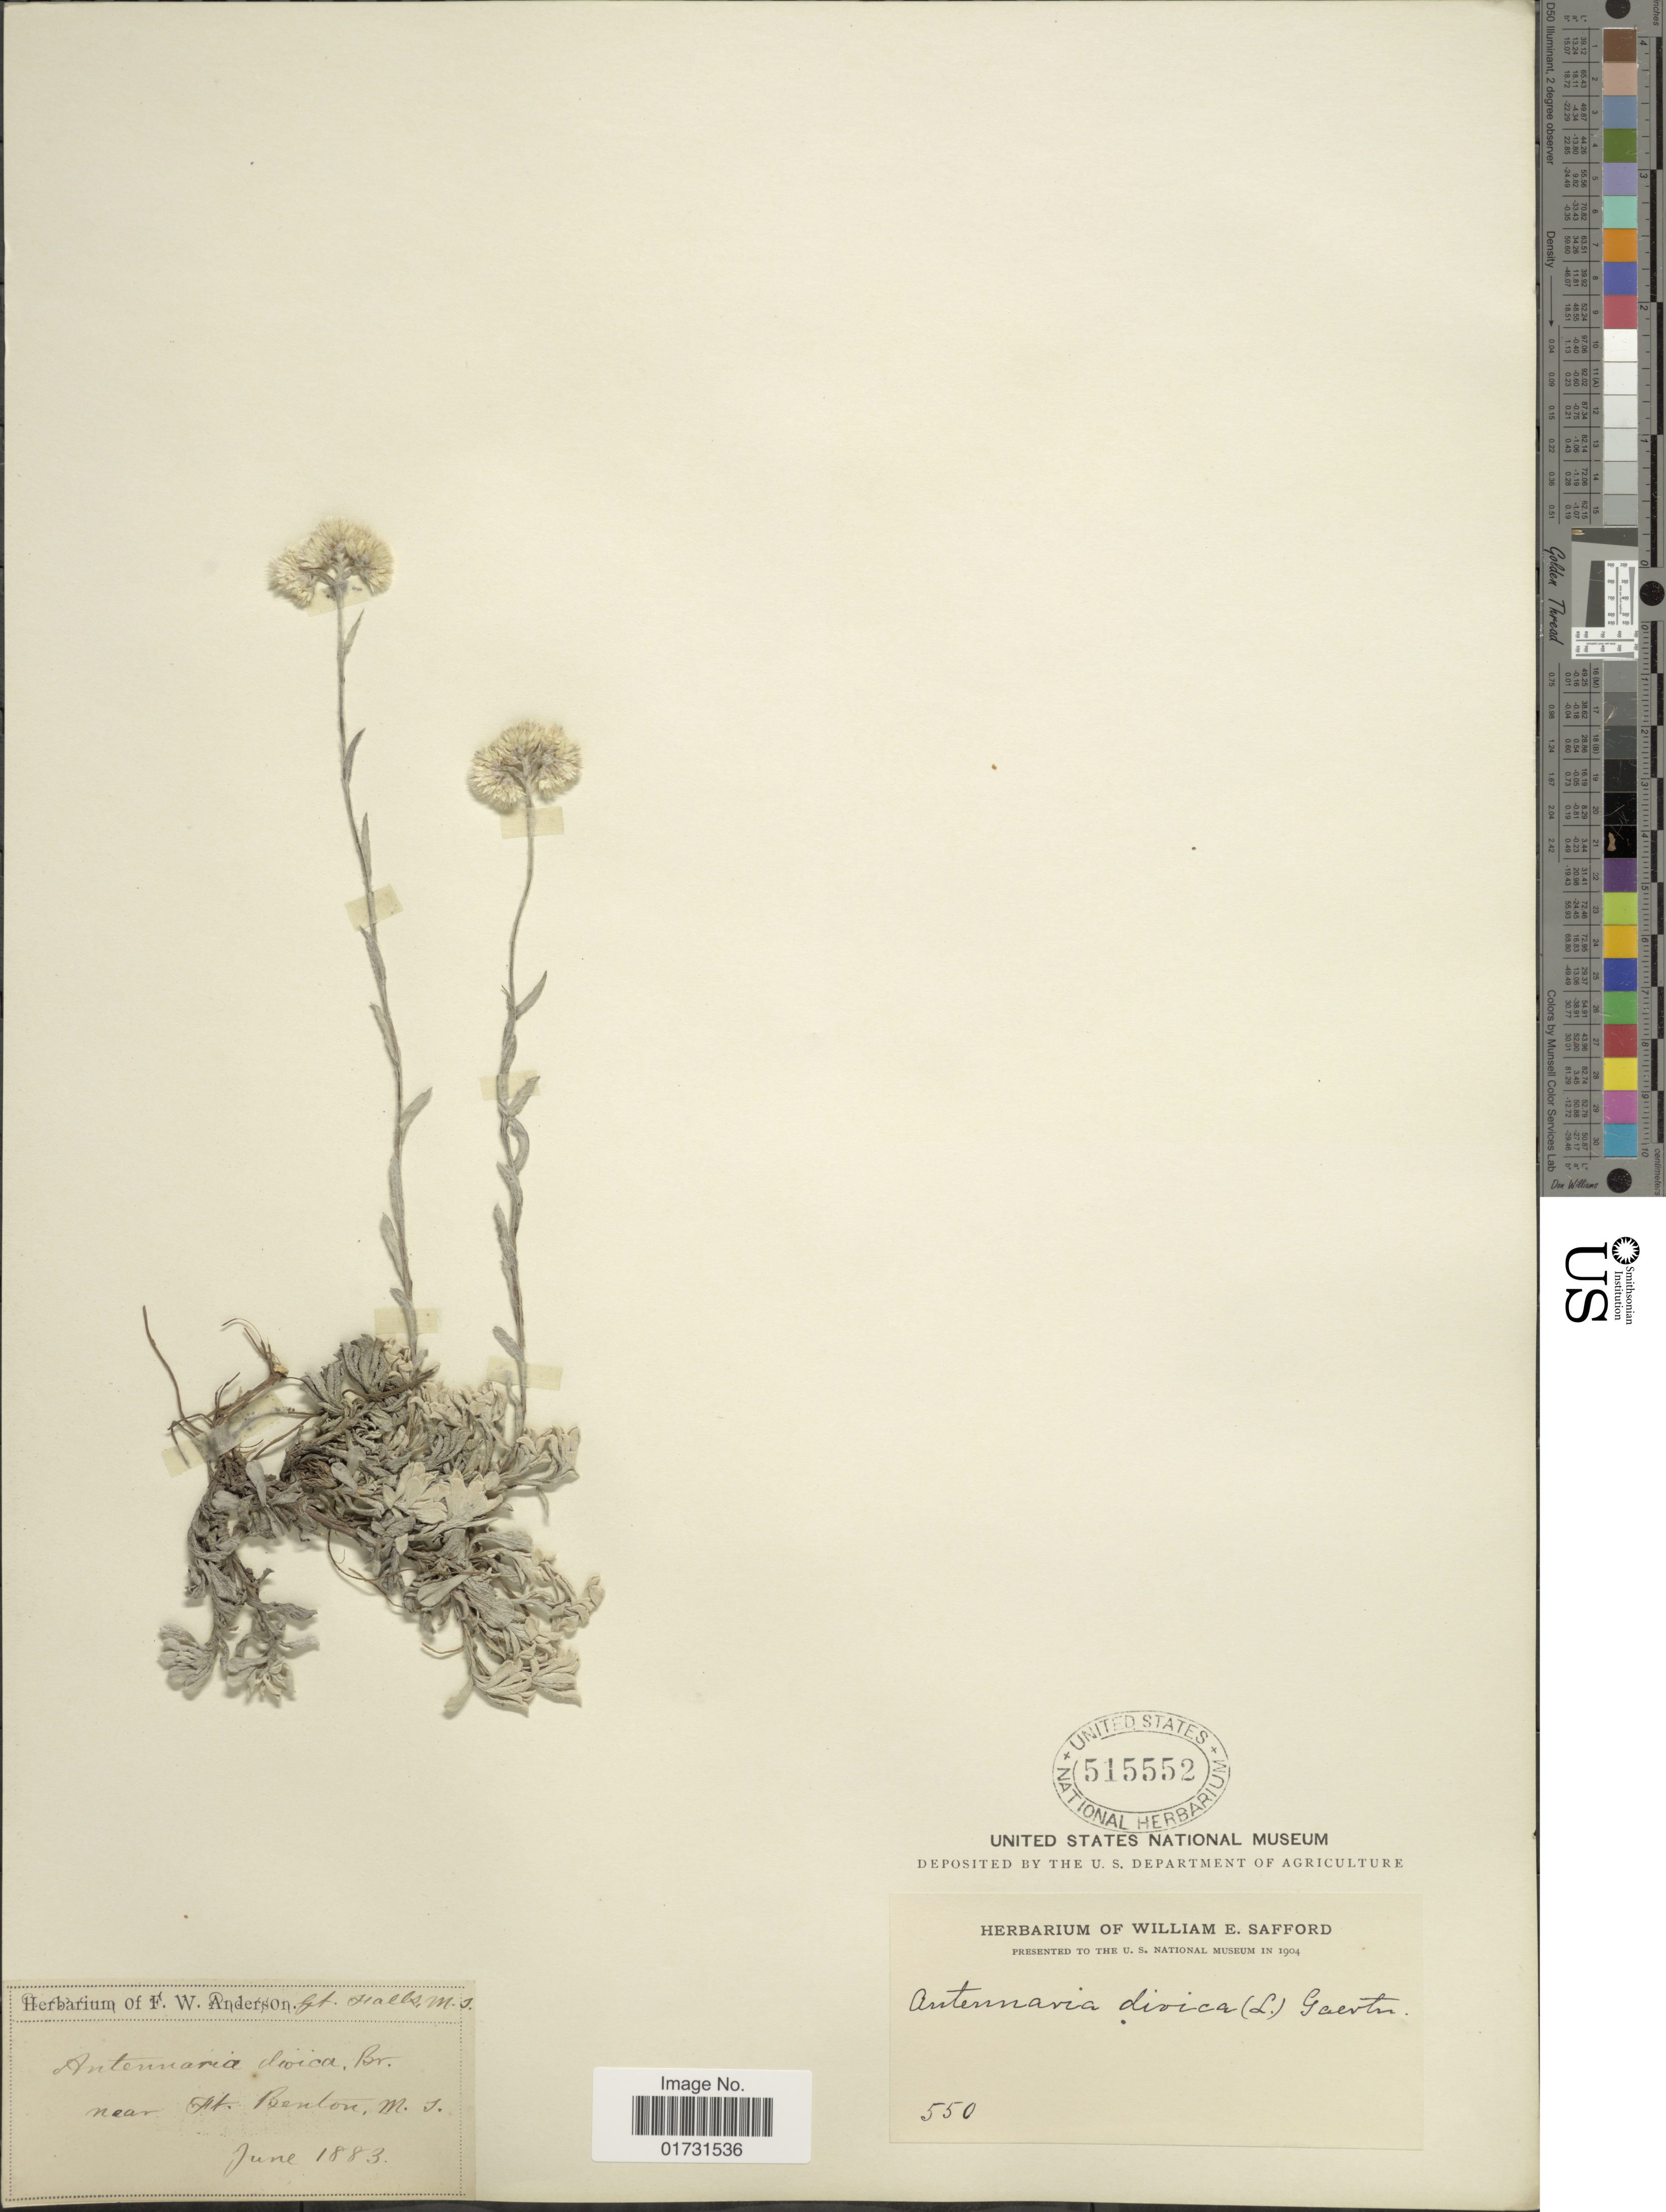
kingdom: Plantae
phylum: Tracheophyta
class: Magnoliopsida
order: Asterales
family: Asteraceae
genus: Antennaria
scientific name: Antennaria microphylla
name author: Rydb.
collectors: ex herb. F.W. Anderson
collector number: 550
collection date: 1883-06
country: United States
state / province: Montana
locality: Gt. Halls. near Mt. Benton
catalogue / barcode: US 515552